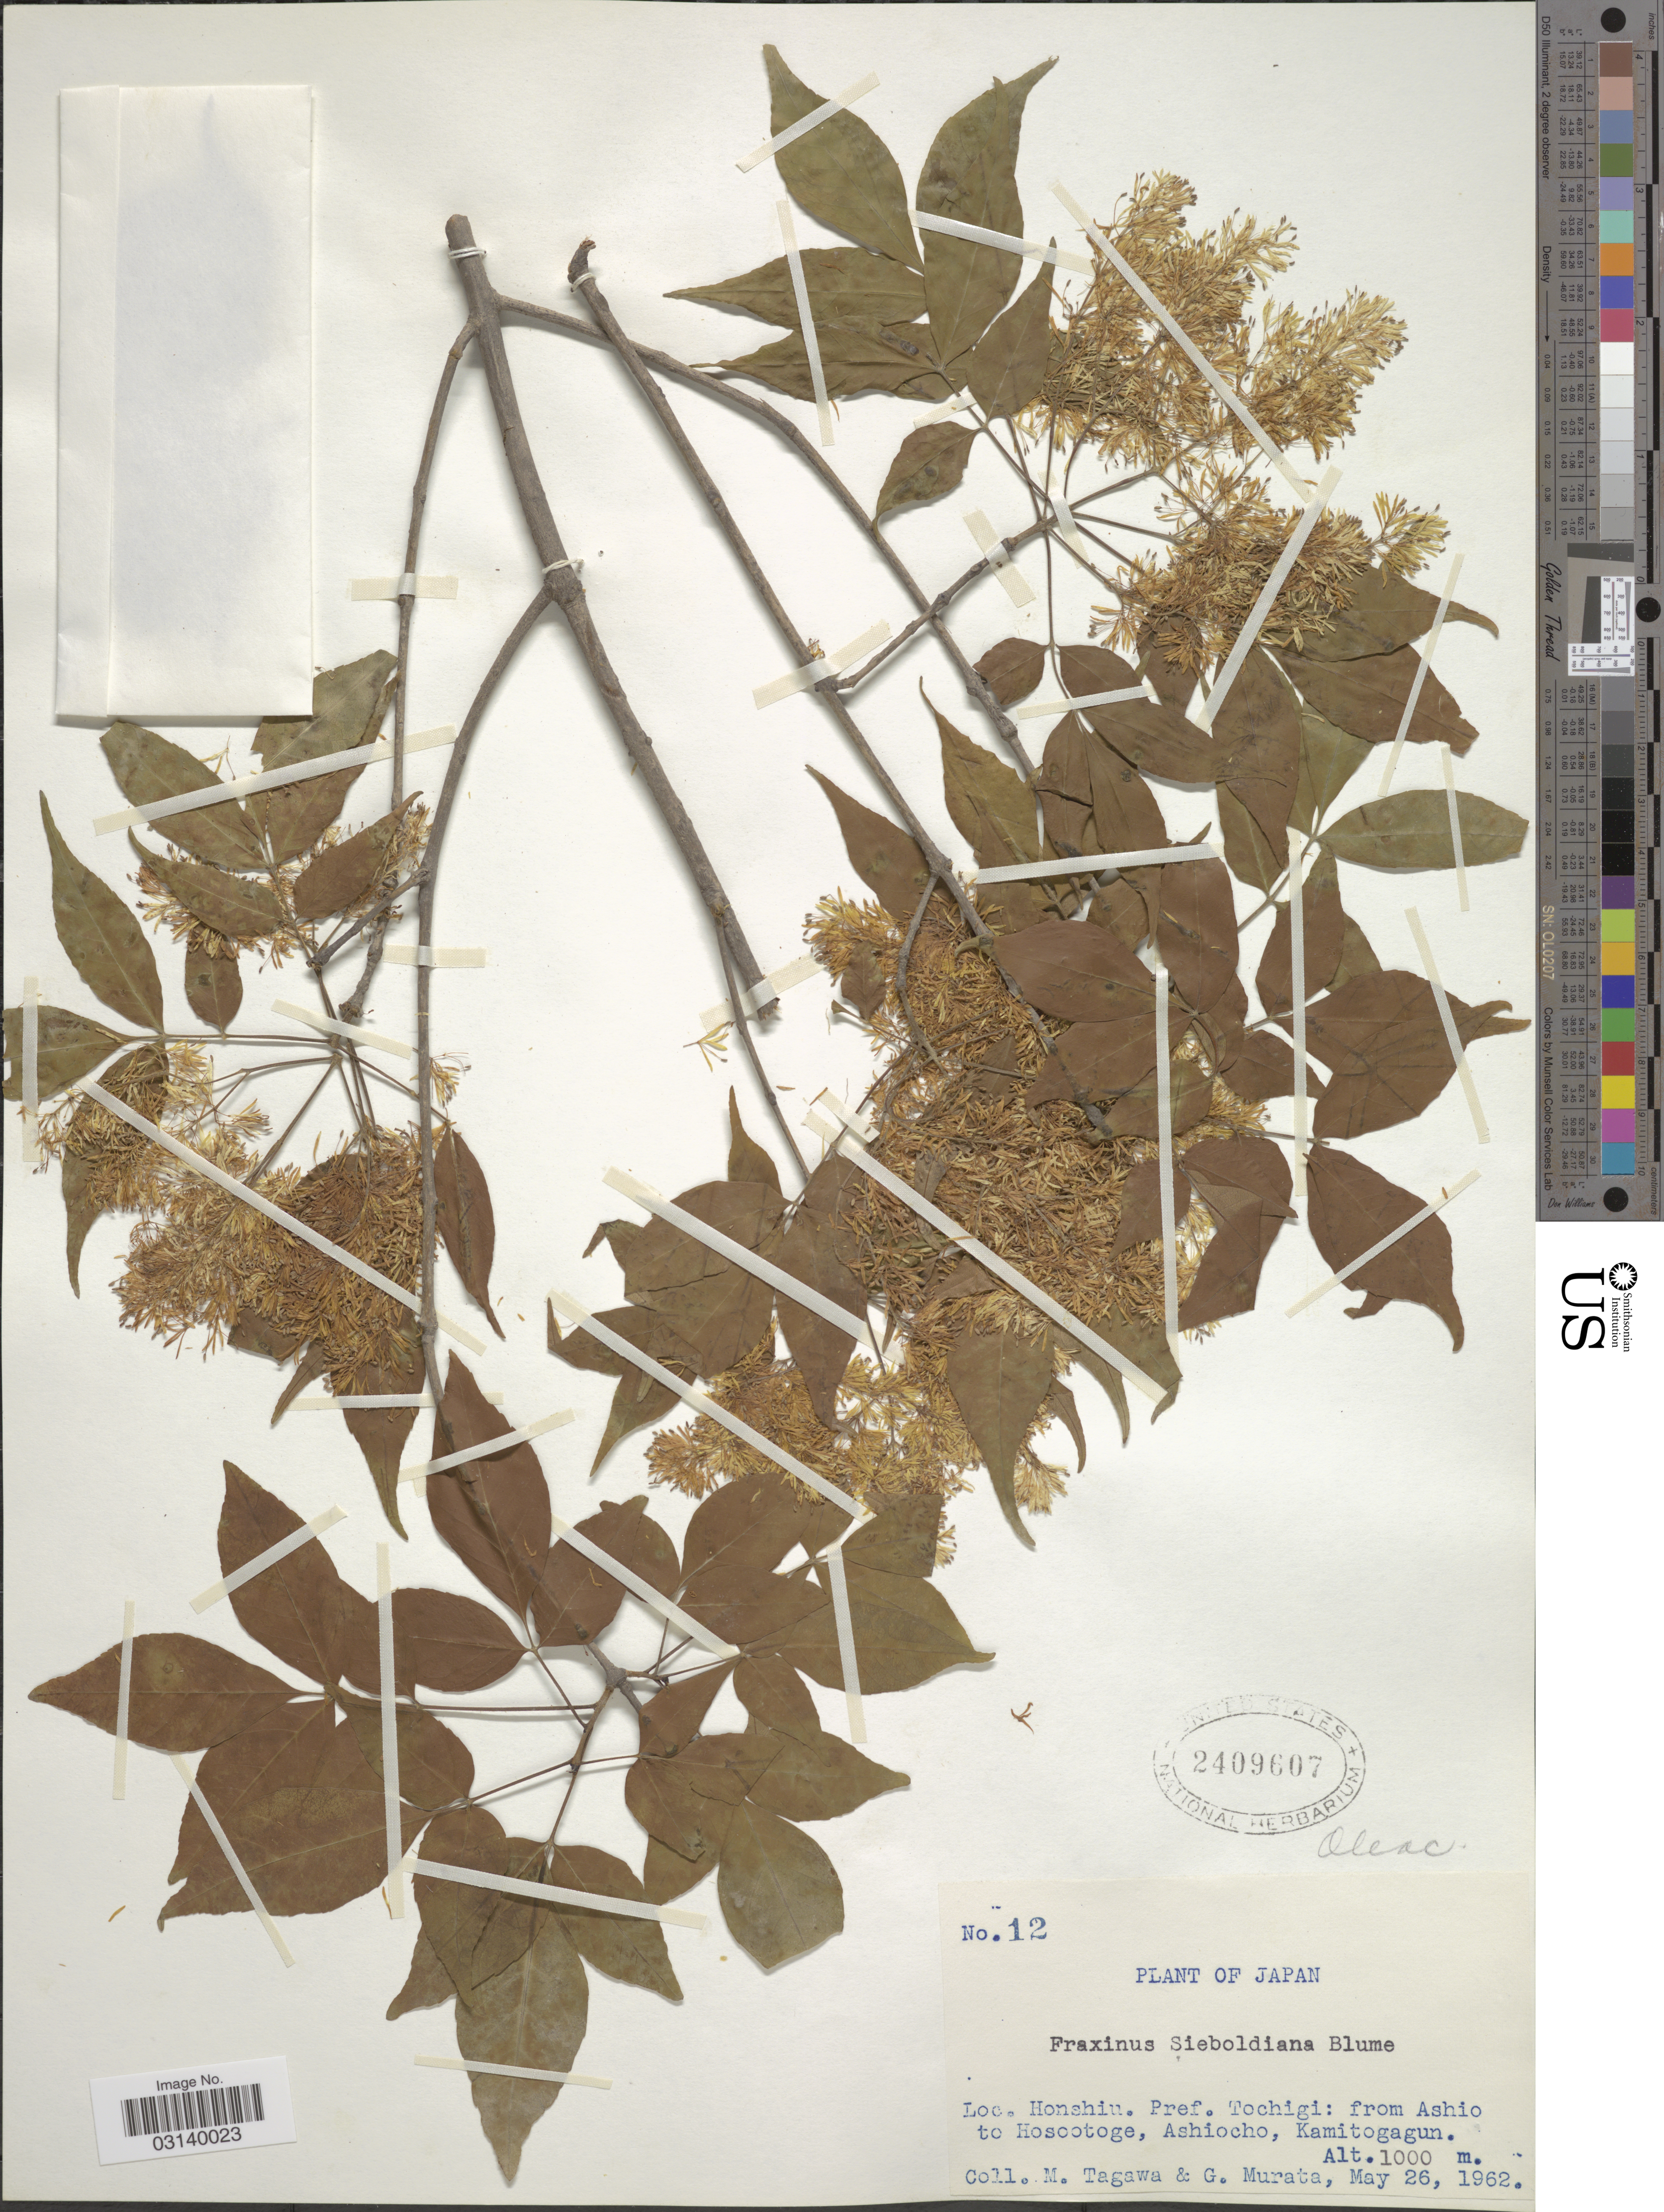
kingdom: Plantae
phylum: Tracheophyta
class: Magnoliopsida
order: Lamiales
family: Oleaceae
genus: Fraxinus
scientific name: Fraxinus sieboldiana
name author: Blume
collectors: M. Tagawa & G. Murata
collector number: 12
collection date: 1962-05-26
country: Japan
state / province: Totigi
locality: Honshiu. Pref. Tochigi: from Ashio to Hosootoge, Ashiocho, Kamitogagun.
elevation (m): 1000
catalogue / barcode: US 2409607